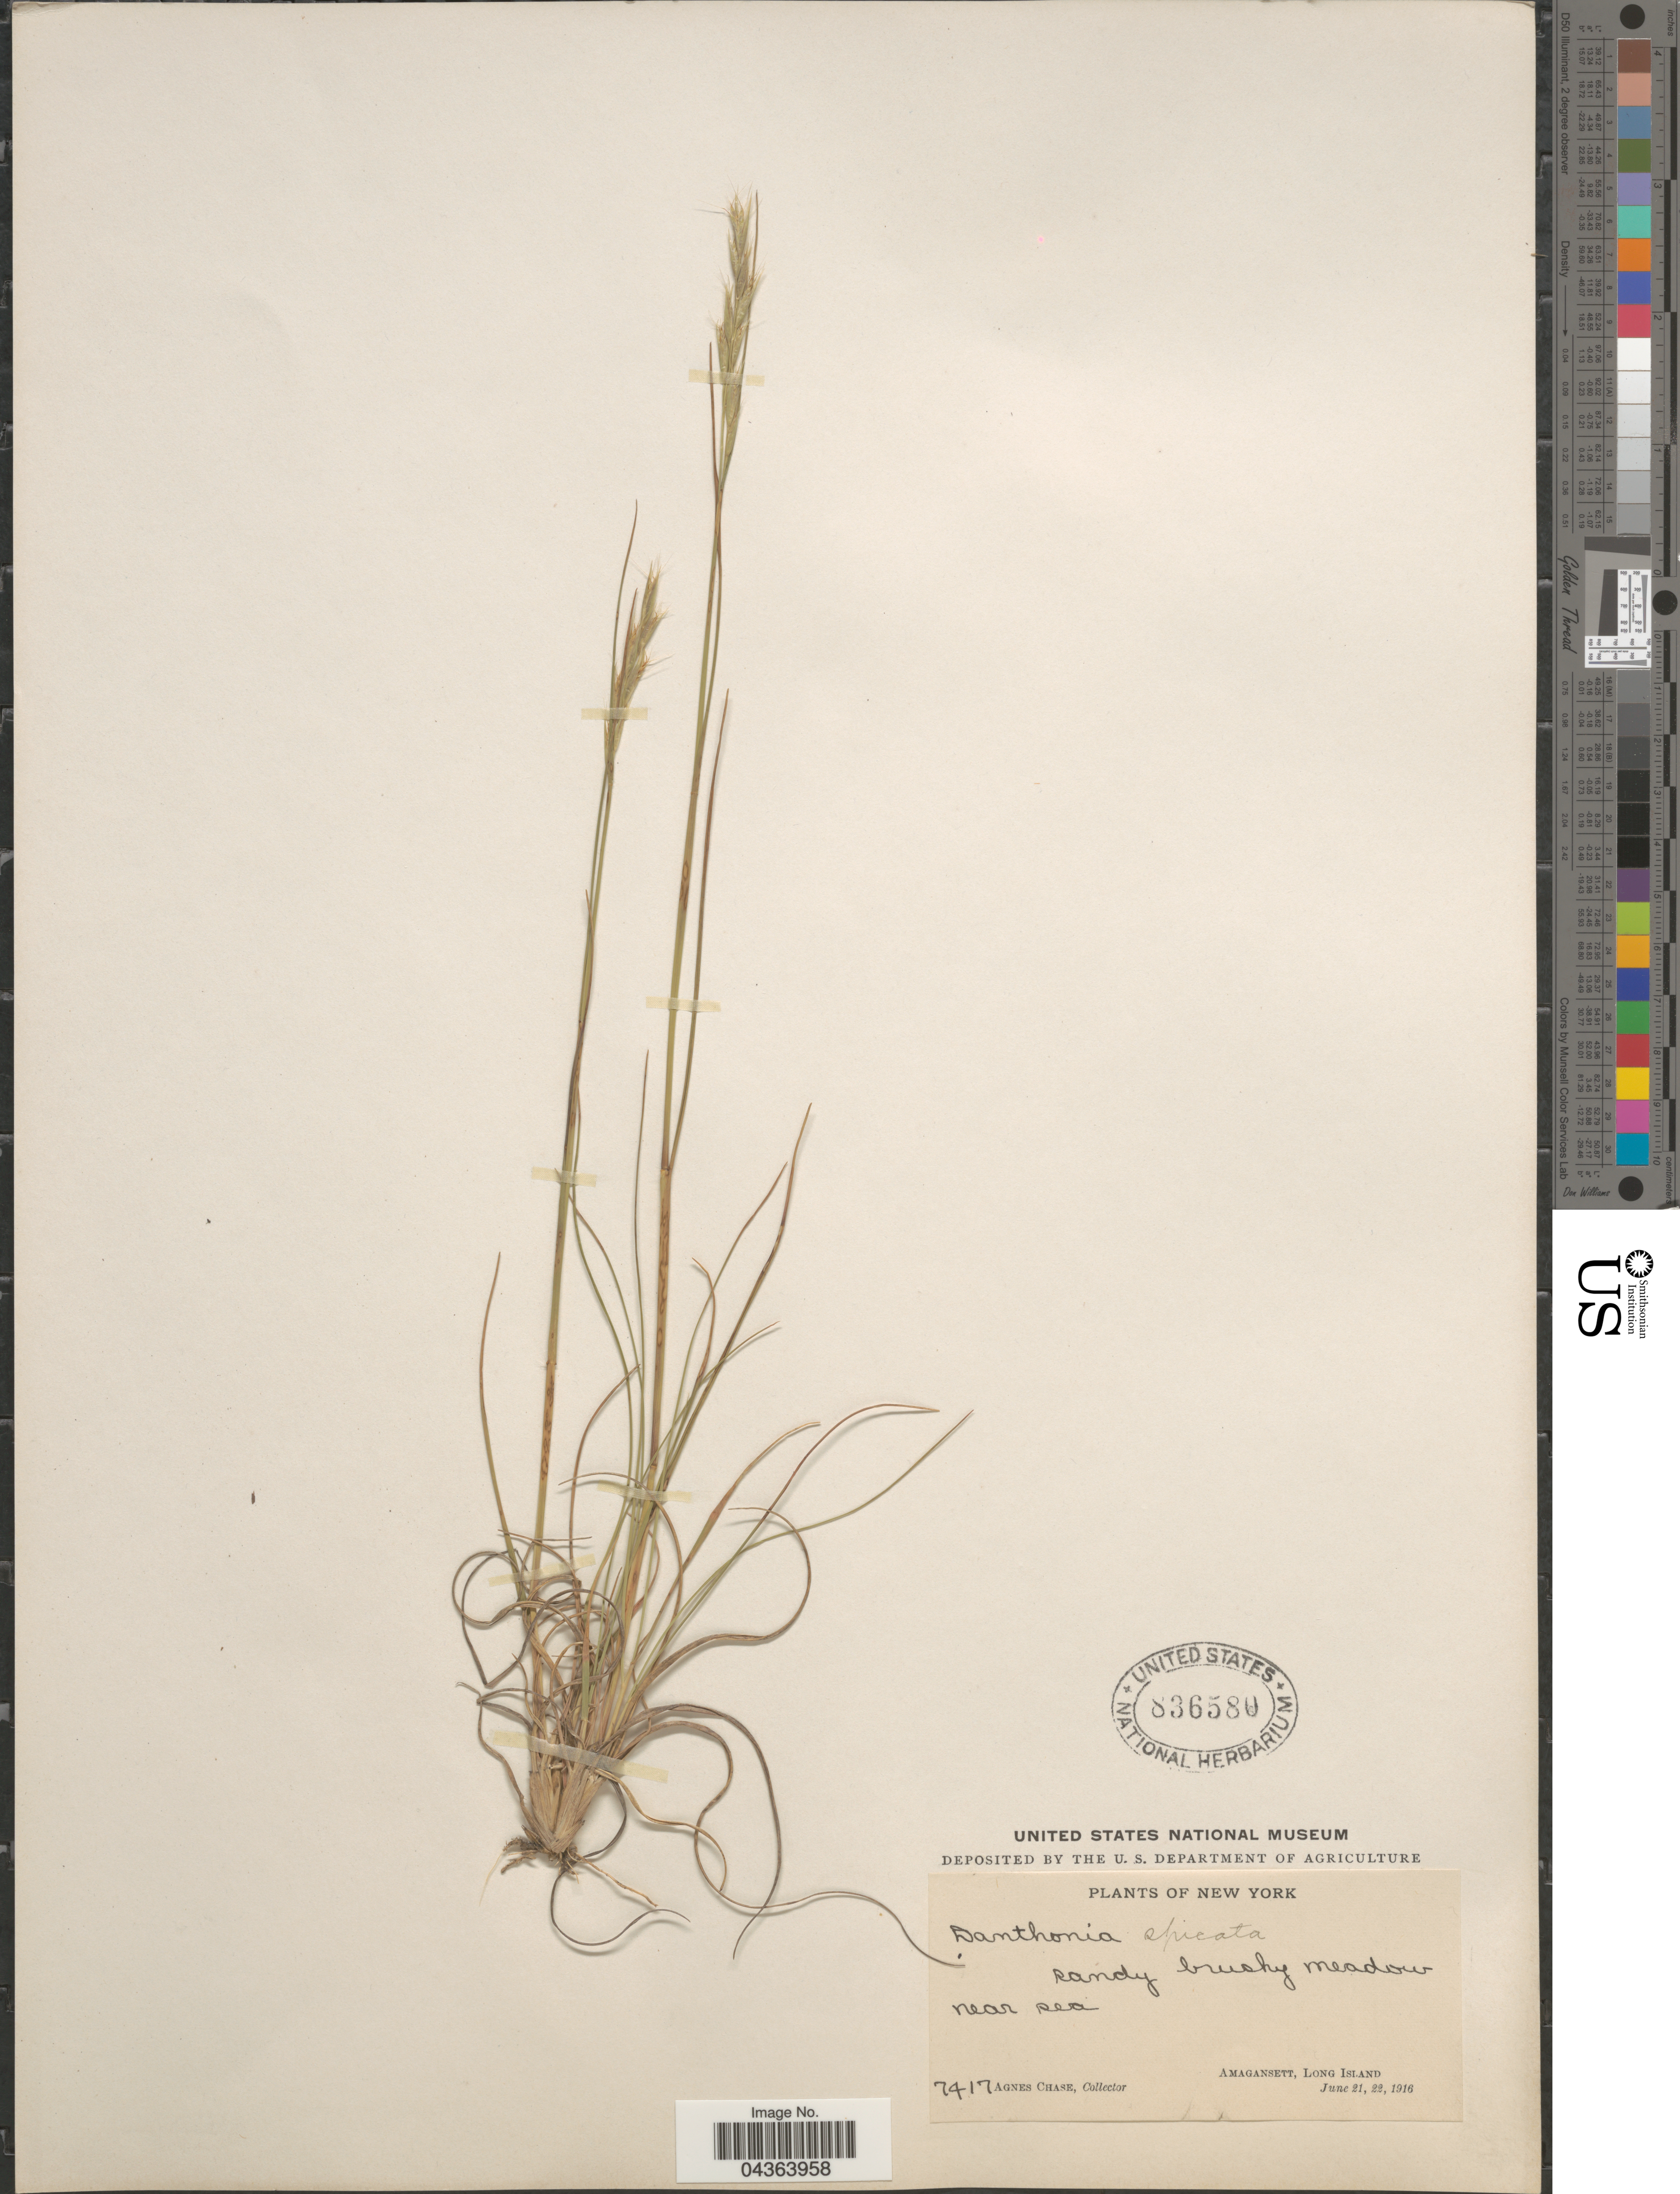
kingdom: Plantae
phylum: Tracheophyta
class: Liliopsida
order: Poales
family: Poaceae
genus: Danthonia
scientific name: Danthonia spicata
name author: (L.) P. Beauv. ex Roem. & Schult.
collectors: A. Chase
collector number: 7417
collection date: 1916-06-21/1916-06-22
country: United States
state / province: New York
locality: Near sea. Amagansett, Long Island.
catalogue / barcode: US 836580